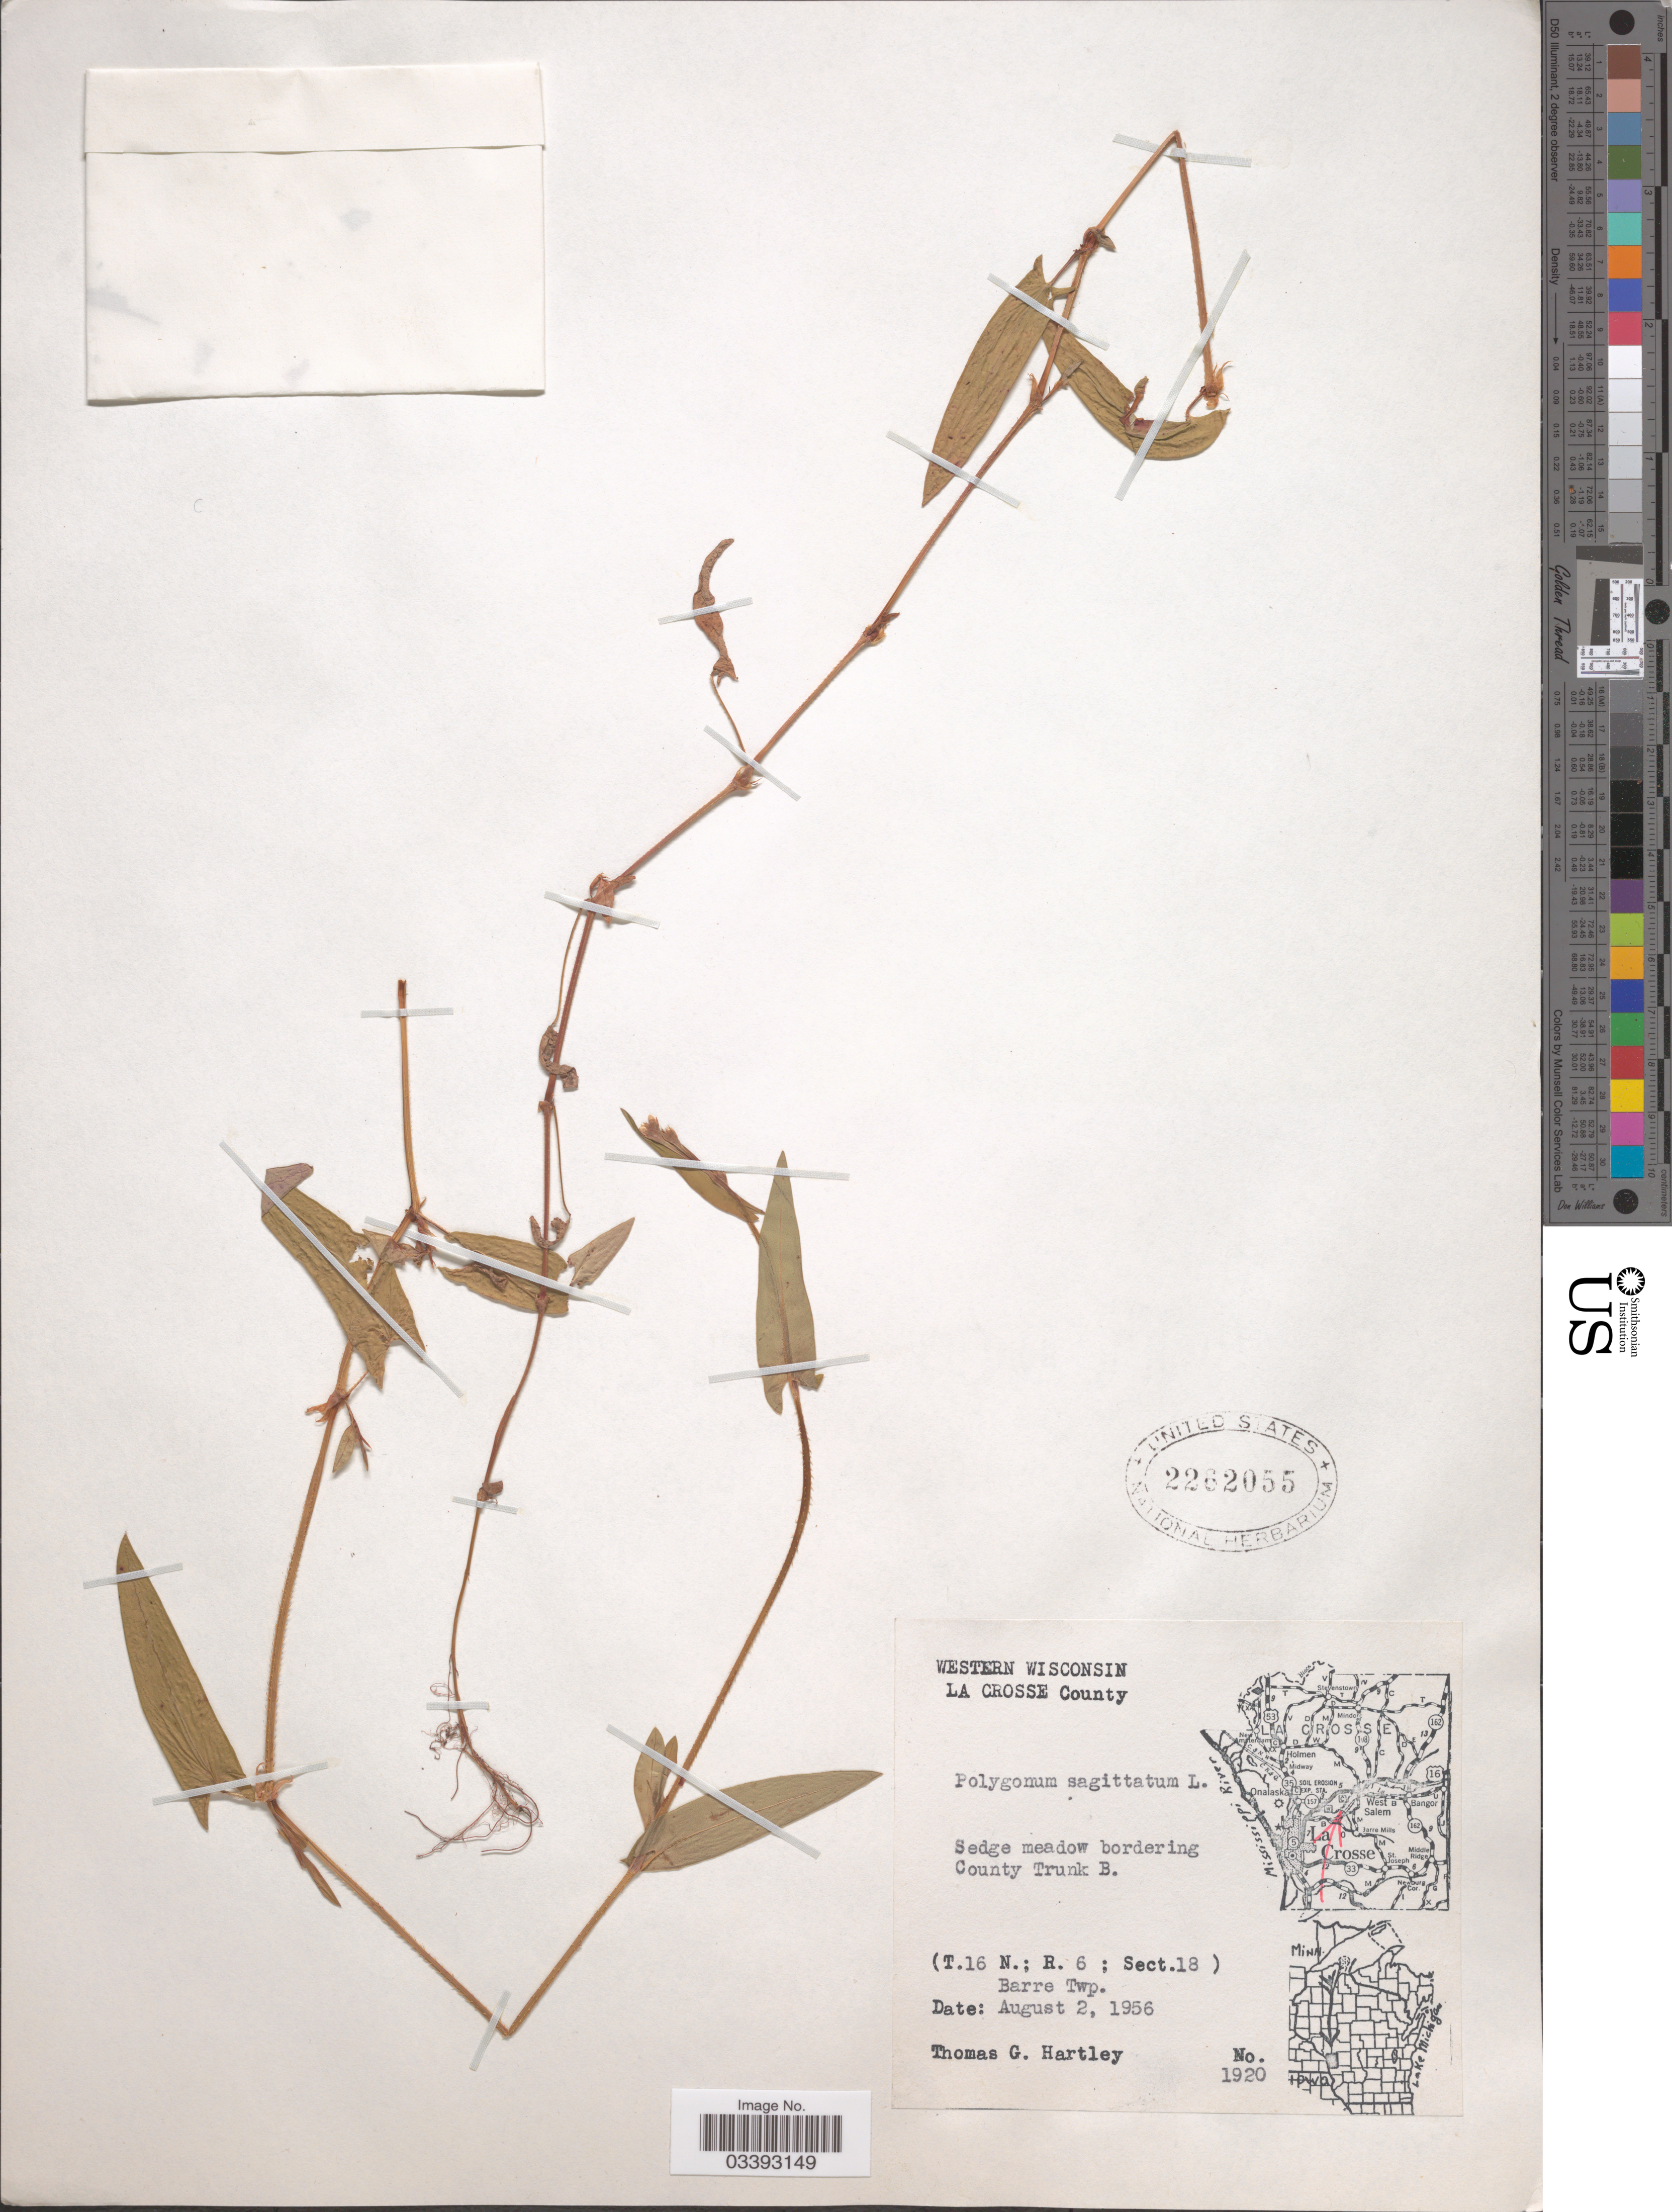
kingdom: Plantae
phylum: Tracheophyta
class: Magnoliopsida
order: Caryophyllales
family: Polygonaceae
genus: Persicaria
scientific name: Persicaria sagittata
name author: (L.) H. Gross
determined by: Atha, D. E.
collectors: T. G. Hartley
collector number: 1920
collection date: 1956-08-02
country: United States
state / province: Wisconsin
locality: Western Wisconsin. La Crosse County. (T.16 N.; R. 6 ; Sect.18) Barre Twp.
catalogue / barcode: US 2262055